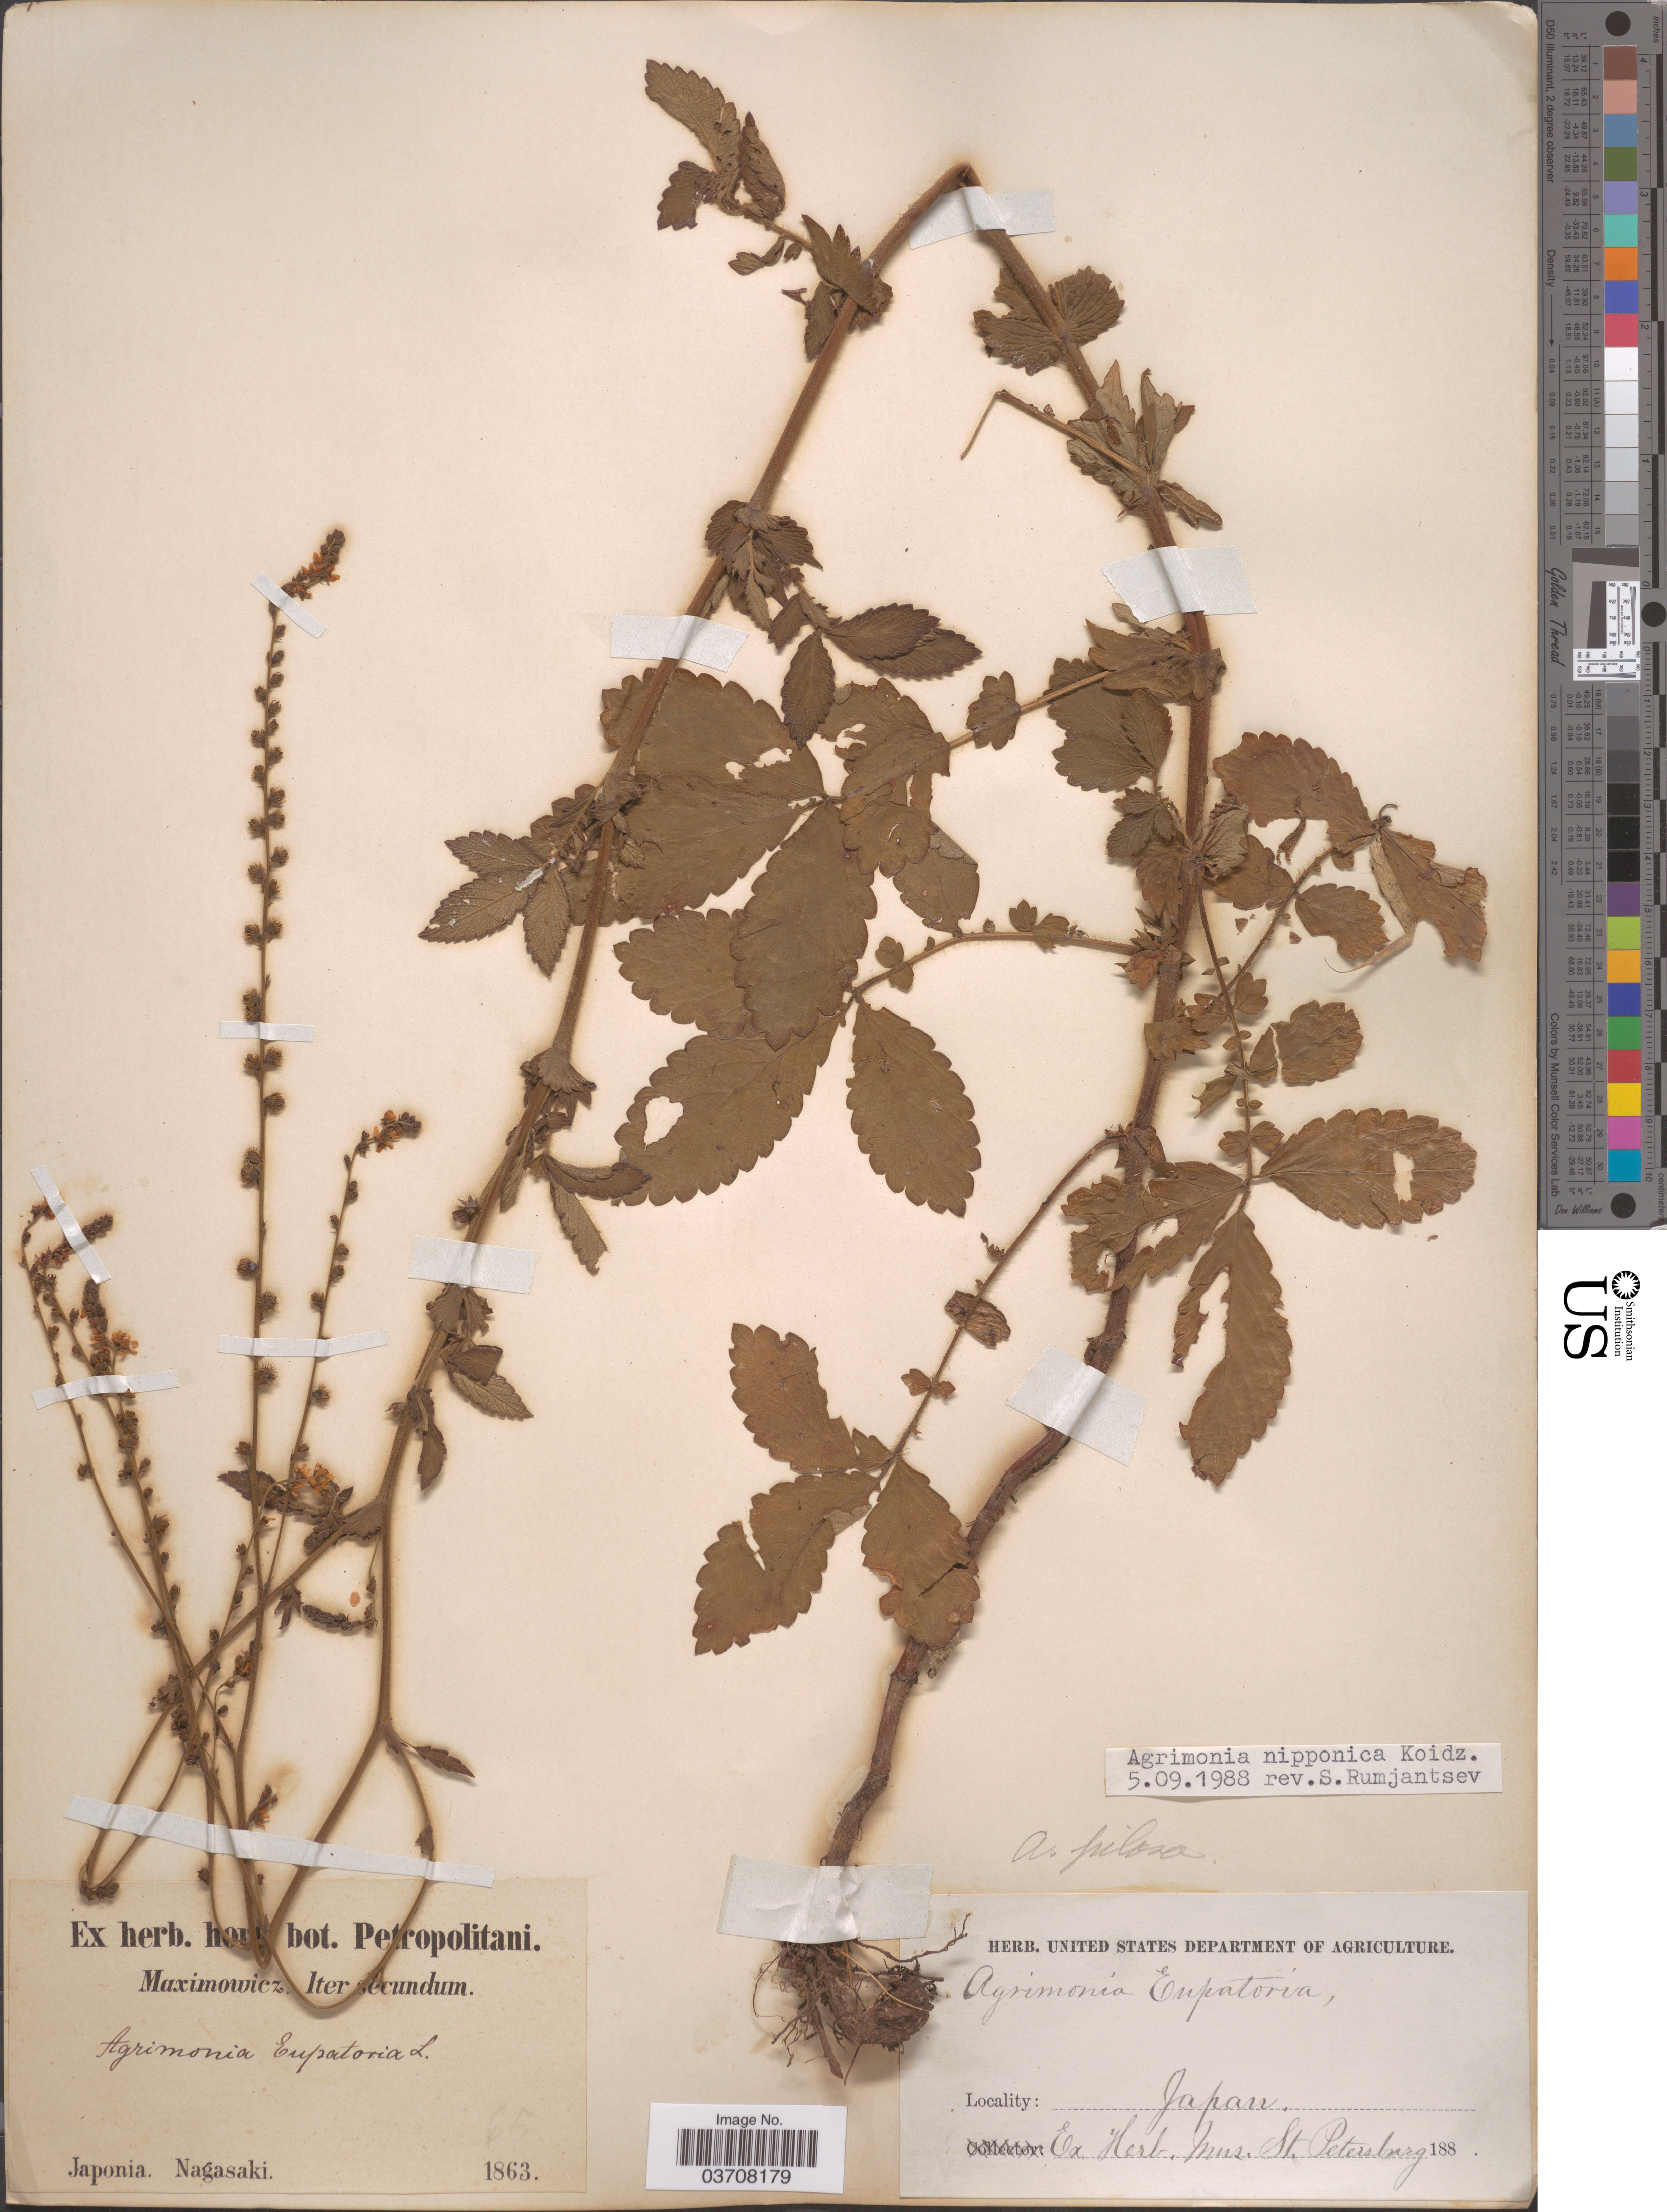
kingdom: Plantae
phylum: Tracheophyta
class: Magnoliopsida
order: Rosales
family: Rosaceae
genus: Agrimonia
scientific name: Agrimonia nipponica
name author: Koidz.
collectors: Maximowicz, --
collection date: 1863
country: Japan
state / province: Nagasaki